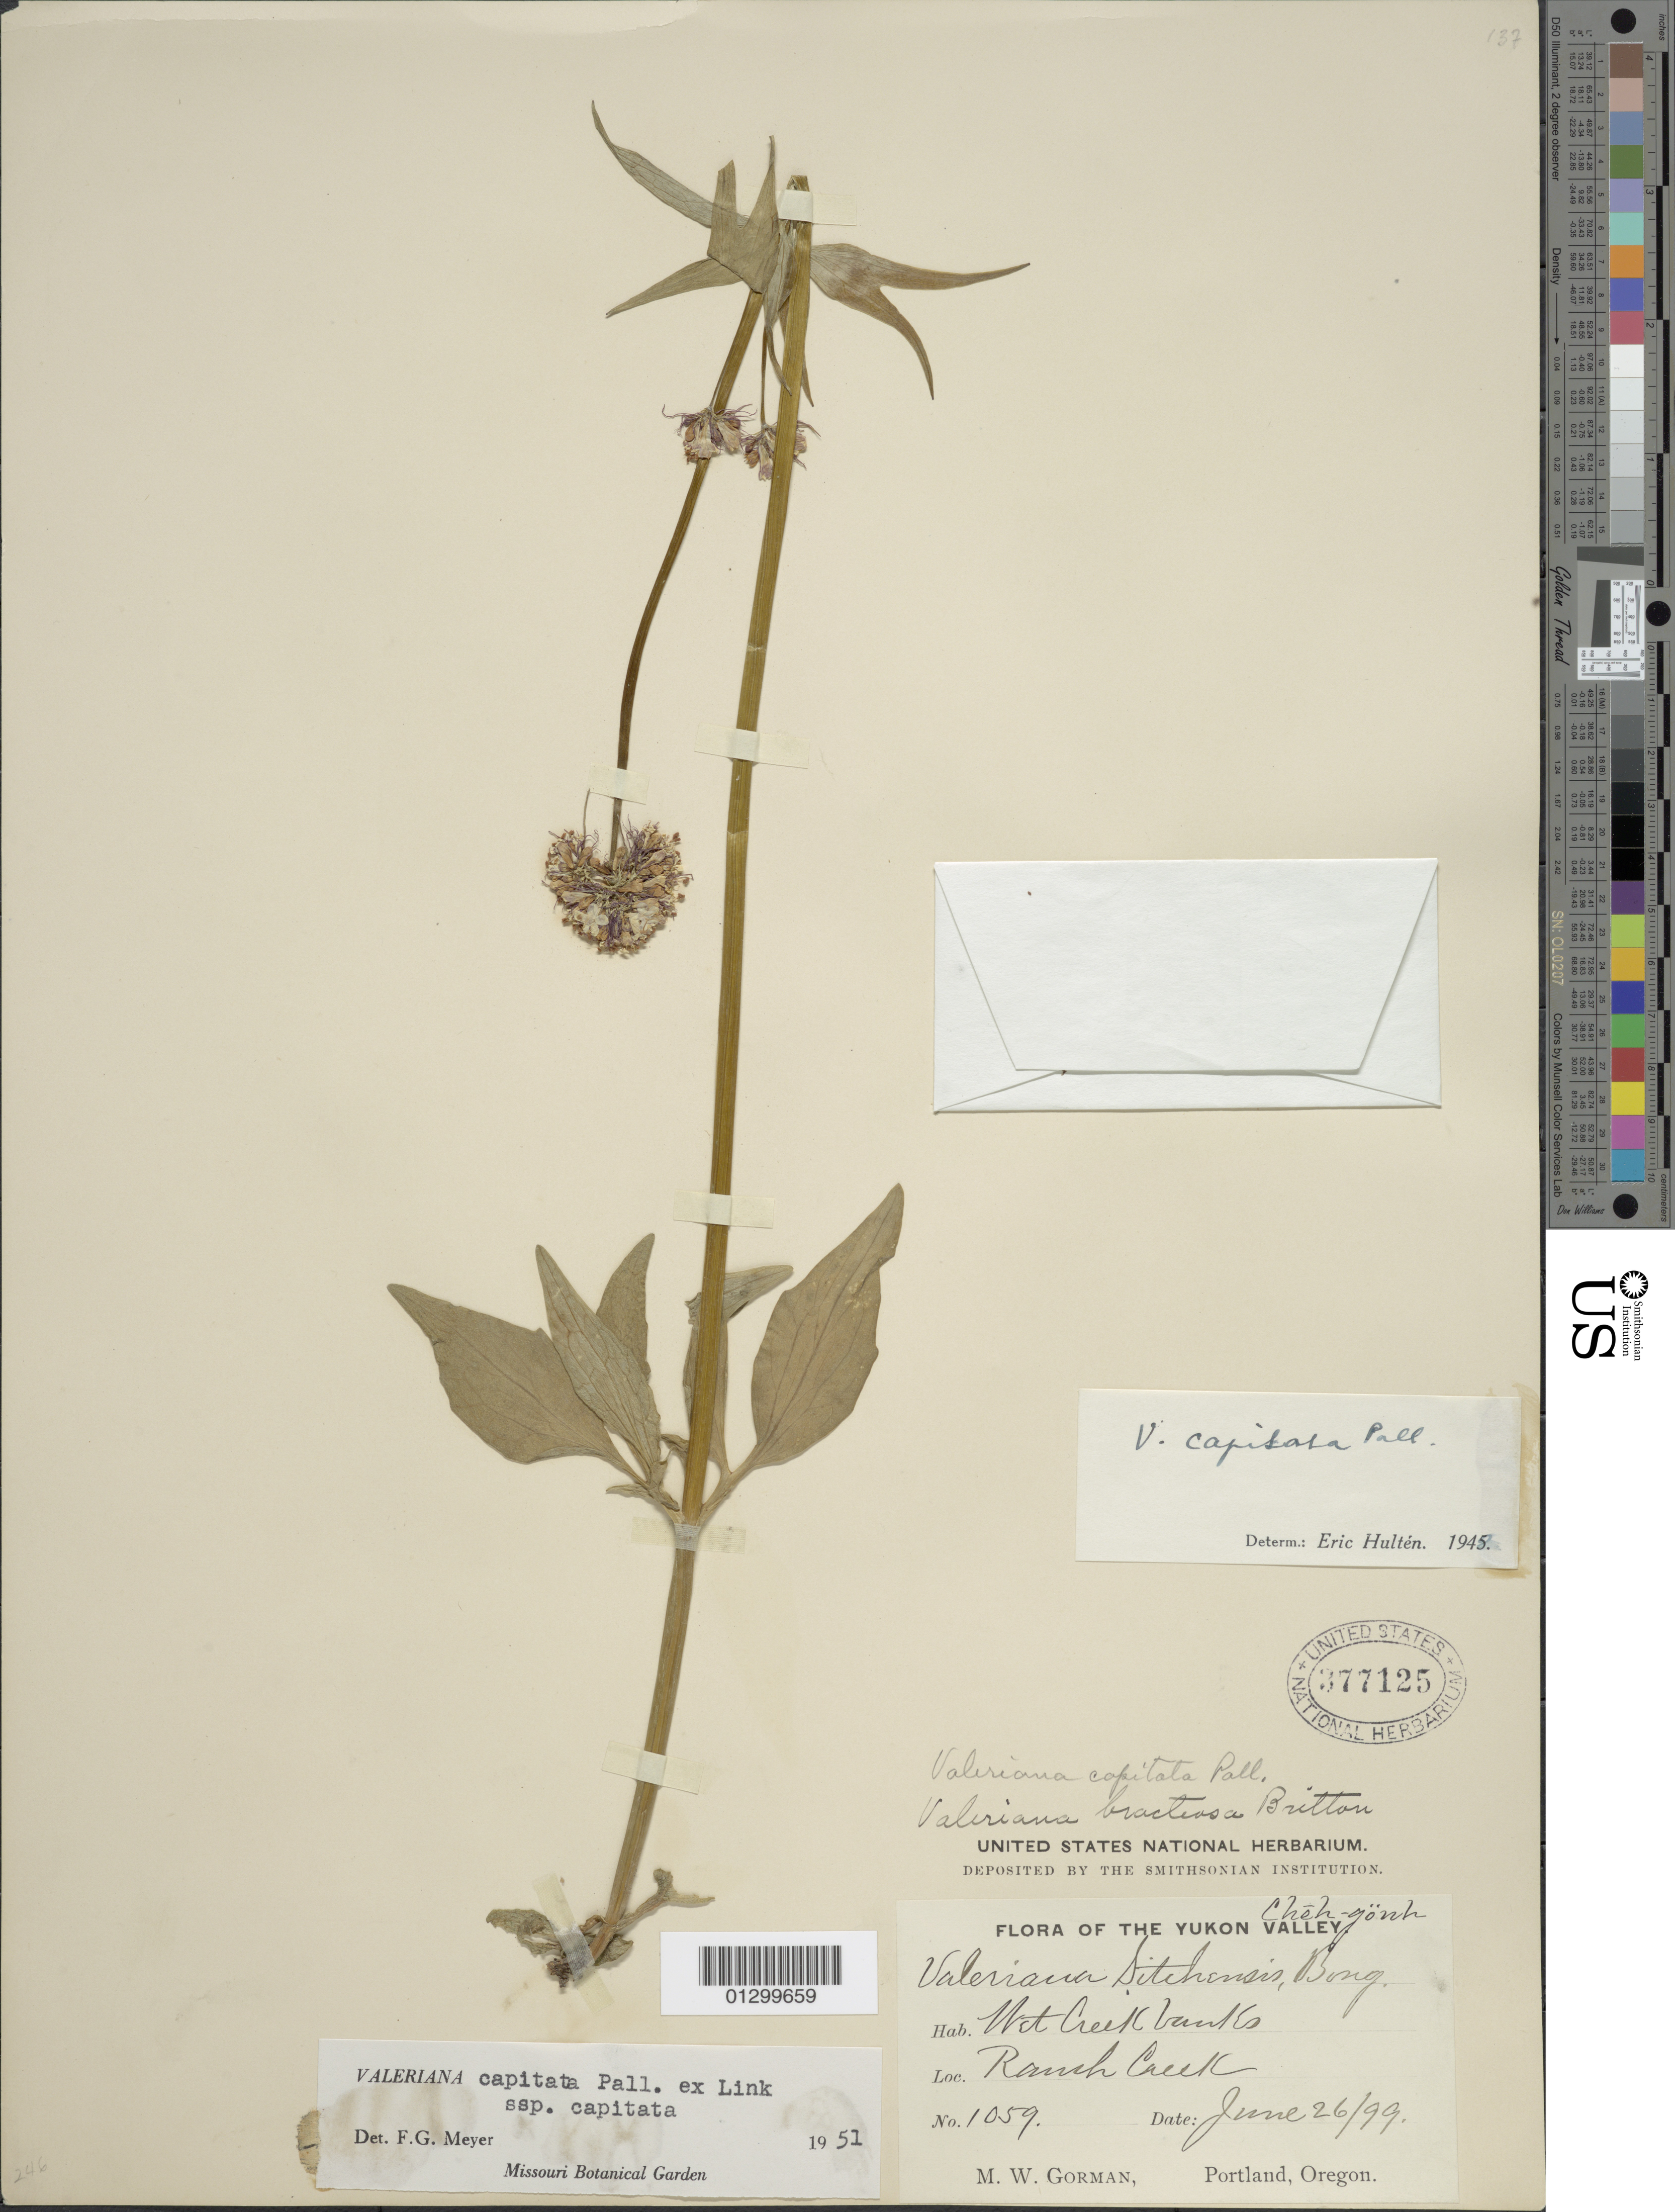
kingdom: Plantae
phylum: Tracheophyta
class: Magnoliopsida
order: Dipsacales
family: Caprifoliaceae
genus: Valeriana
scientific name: Valeriana capitata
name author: Link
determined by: Meyer, F. G.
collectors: M. W. Gorman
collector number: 1059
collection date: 1899-06-26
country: Canada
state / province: British Columbia / Yukon Territory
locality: Ranch Creek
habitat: Wet creek banks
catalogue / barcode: US 377125